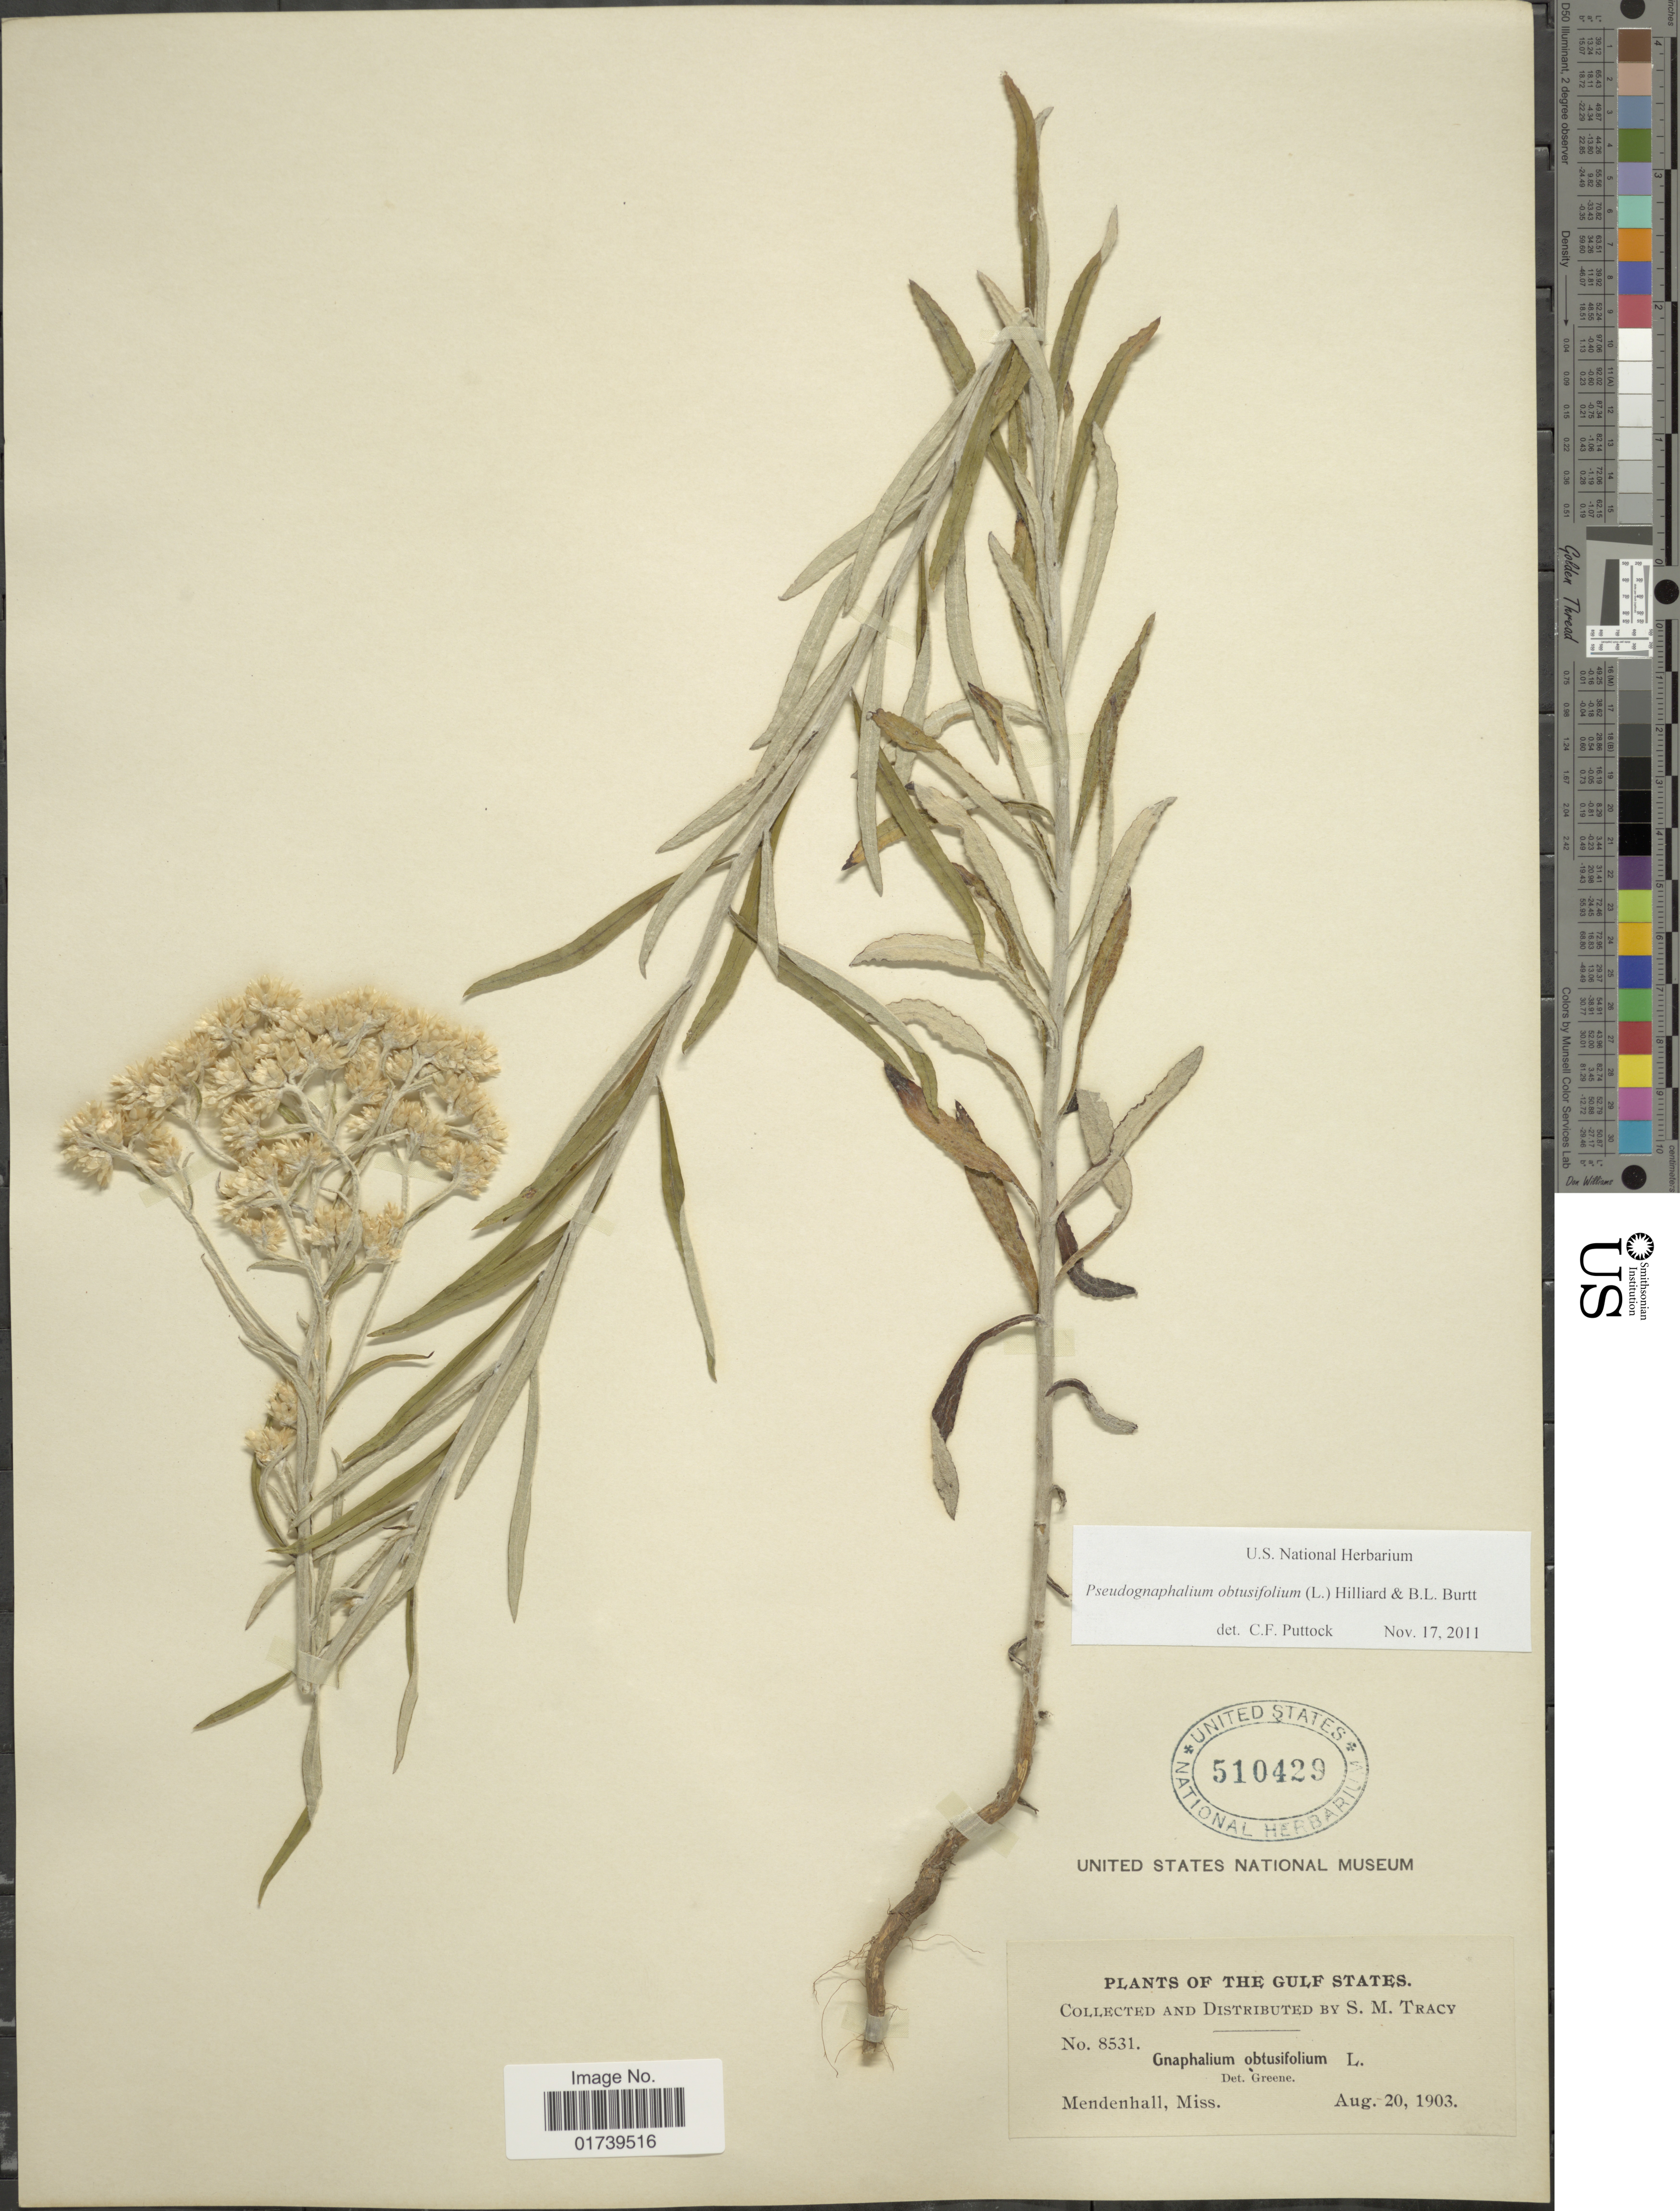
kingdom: Plantae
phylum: Tracheophyta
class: Magnoliopsida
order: Asterales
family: Asteraceae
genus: Pseudognaphalium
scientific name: Pseudognaphalium obtusifolium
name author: (L.) Hilliard & B.L. Burtt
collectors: S. M. Tracy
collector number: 8531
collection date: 1903-08-20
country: United States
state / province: Mississippi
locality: The Gulf States, Mendenhall, Miss.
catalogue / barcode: US 510429